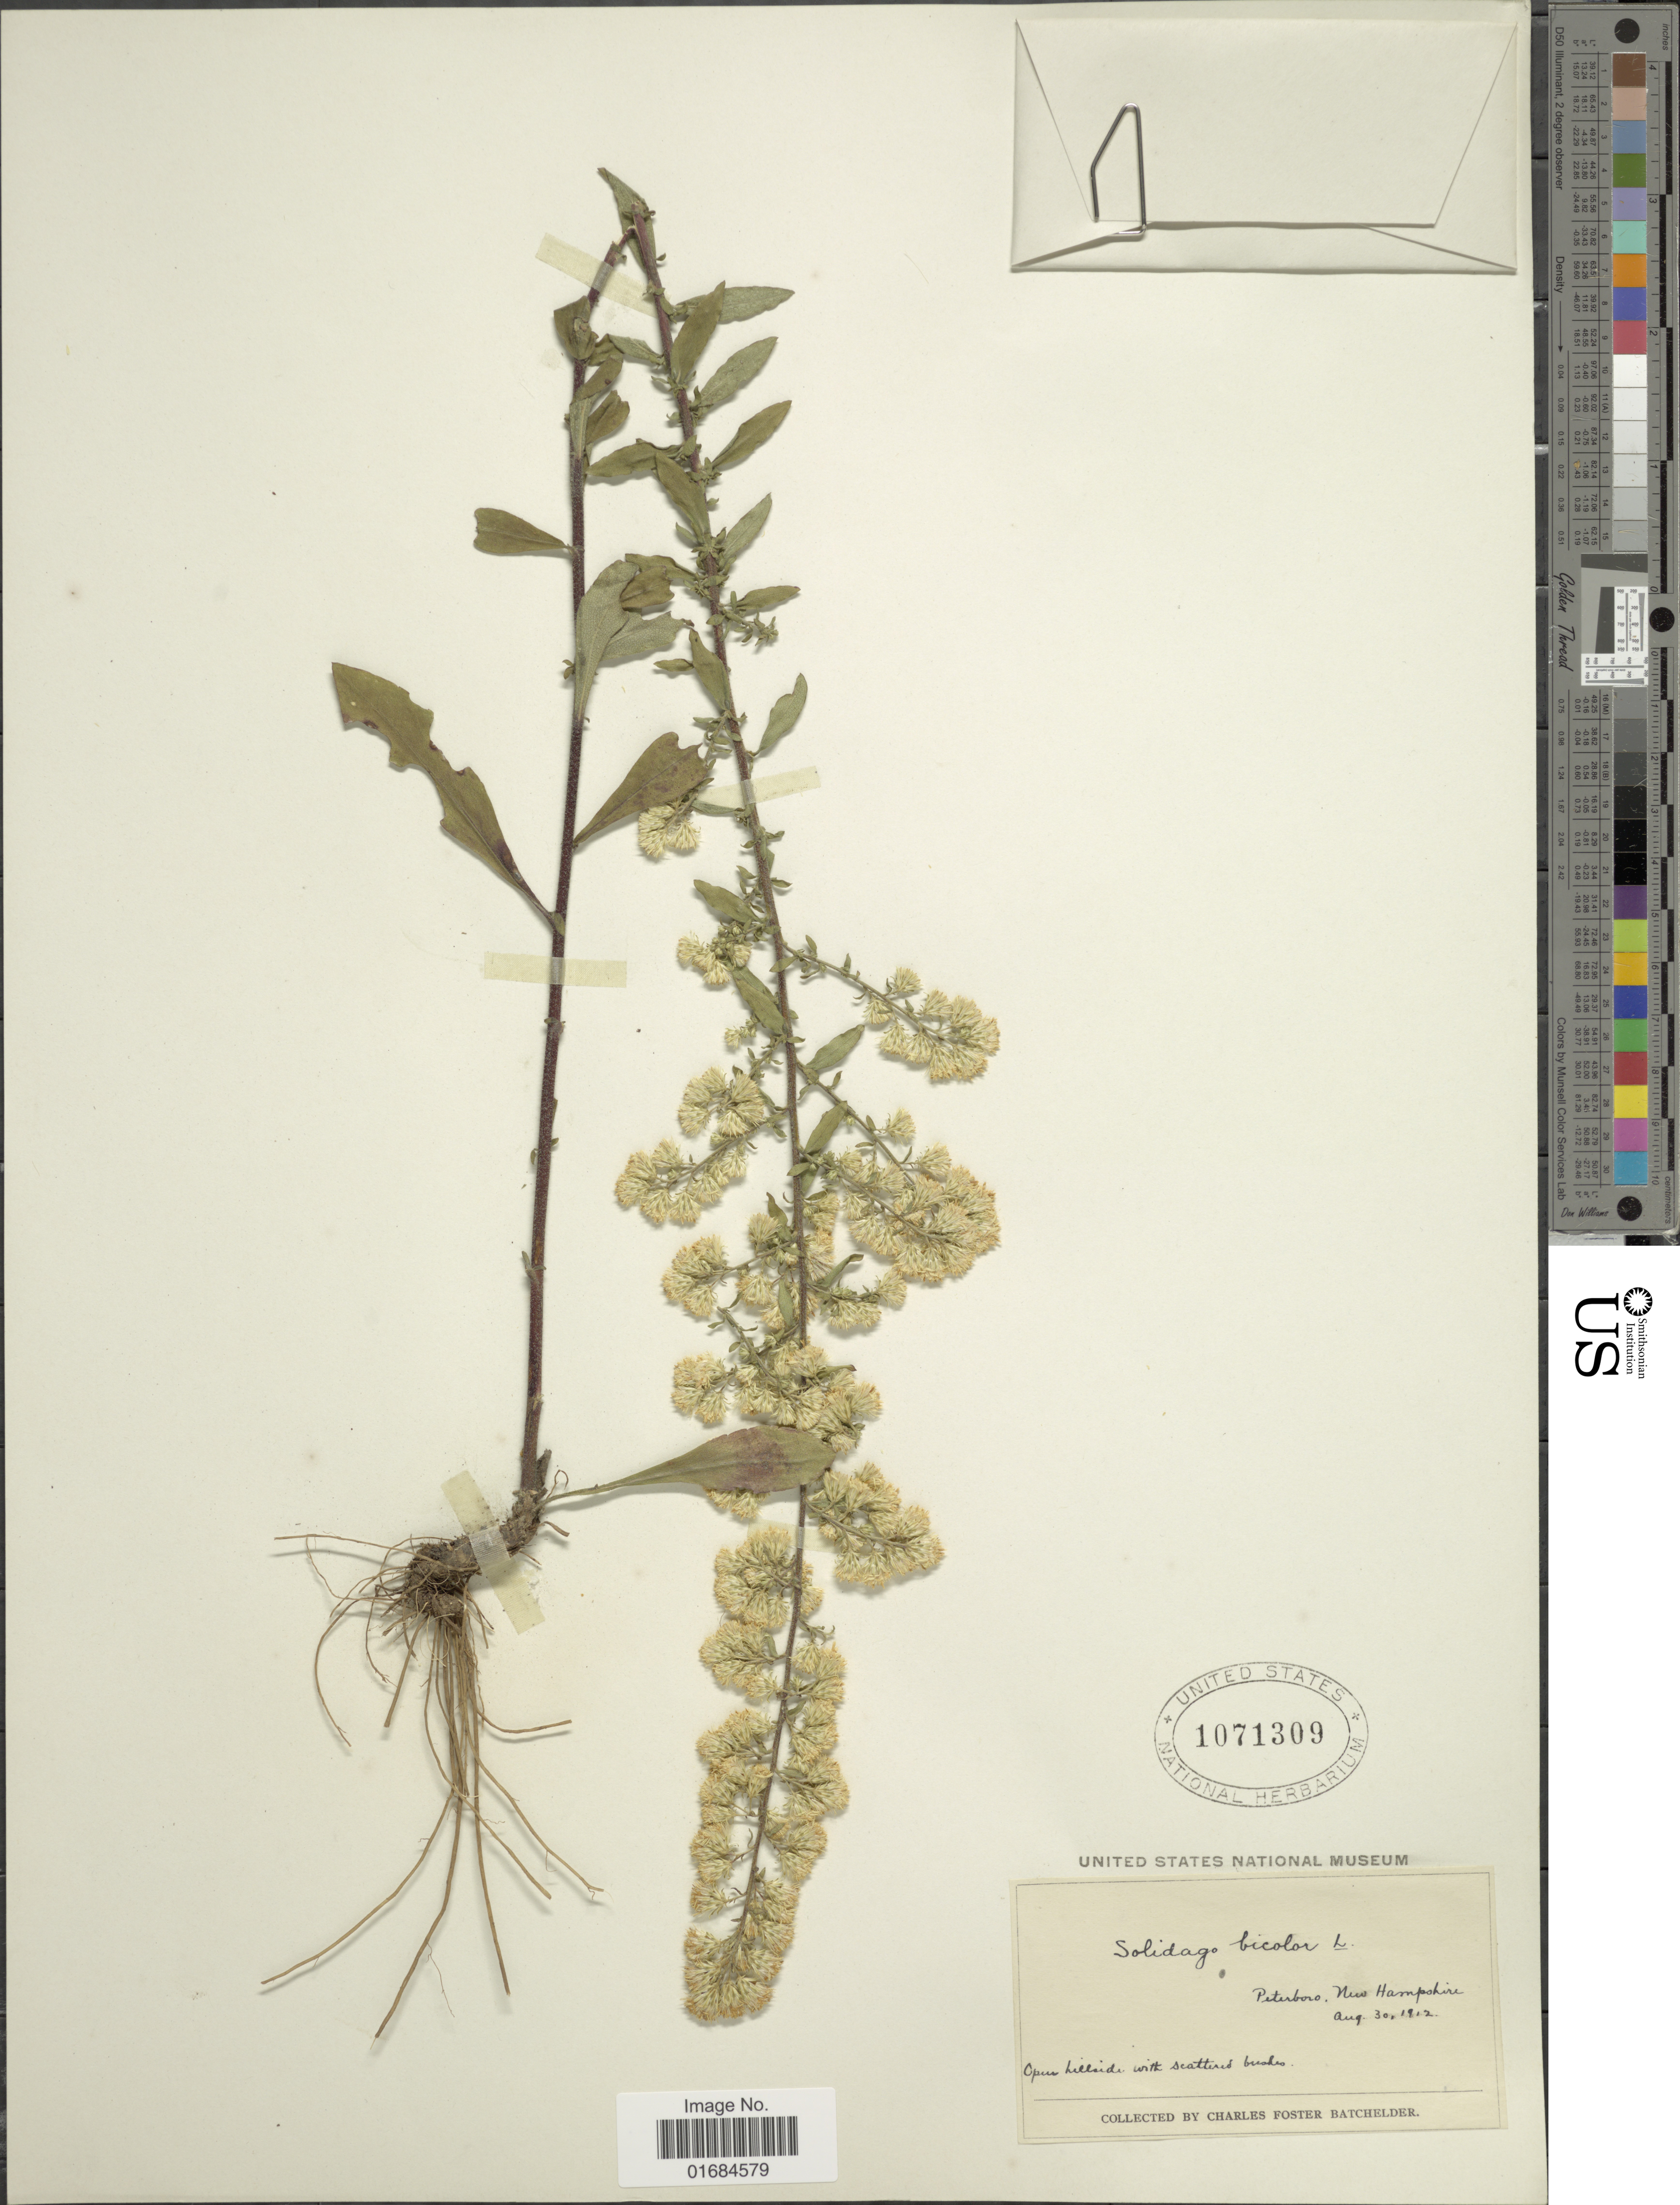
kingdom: Plantae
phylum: Tracheophyta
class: Magnoliopsida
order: Asterales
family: Asteraceae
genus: Solidago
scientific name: Solidago bicolor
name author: L.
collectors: C. Batchelder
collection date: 1912-08-30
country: United States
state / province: New Hampshire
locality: Peterboro.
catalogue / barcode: US 1071309